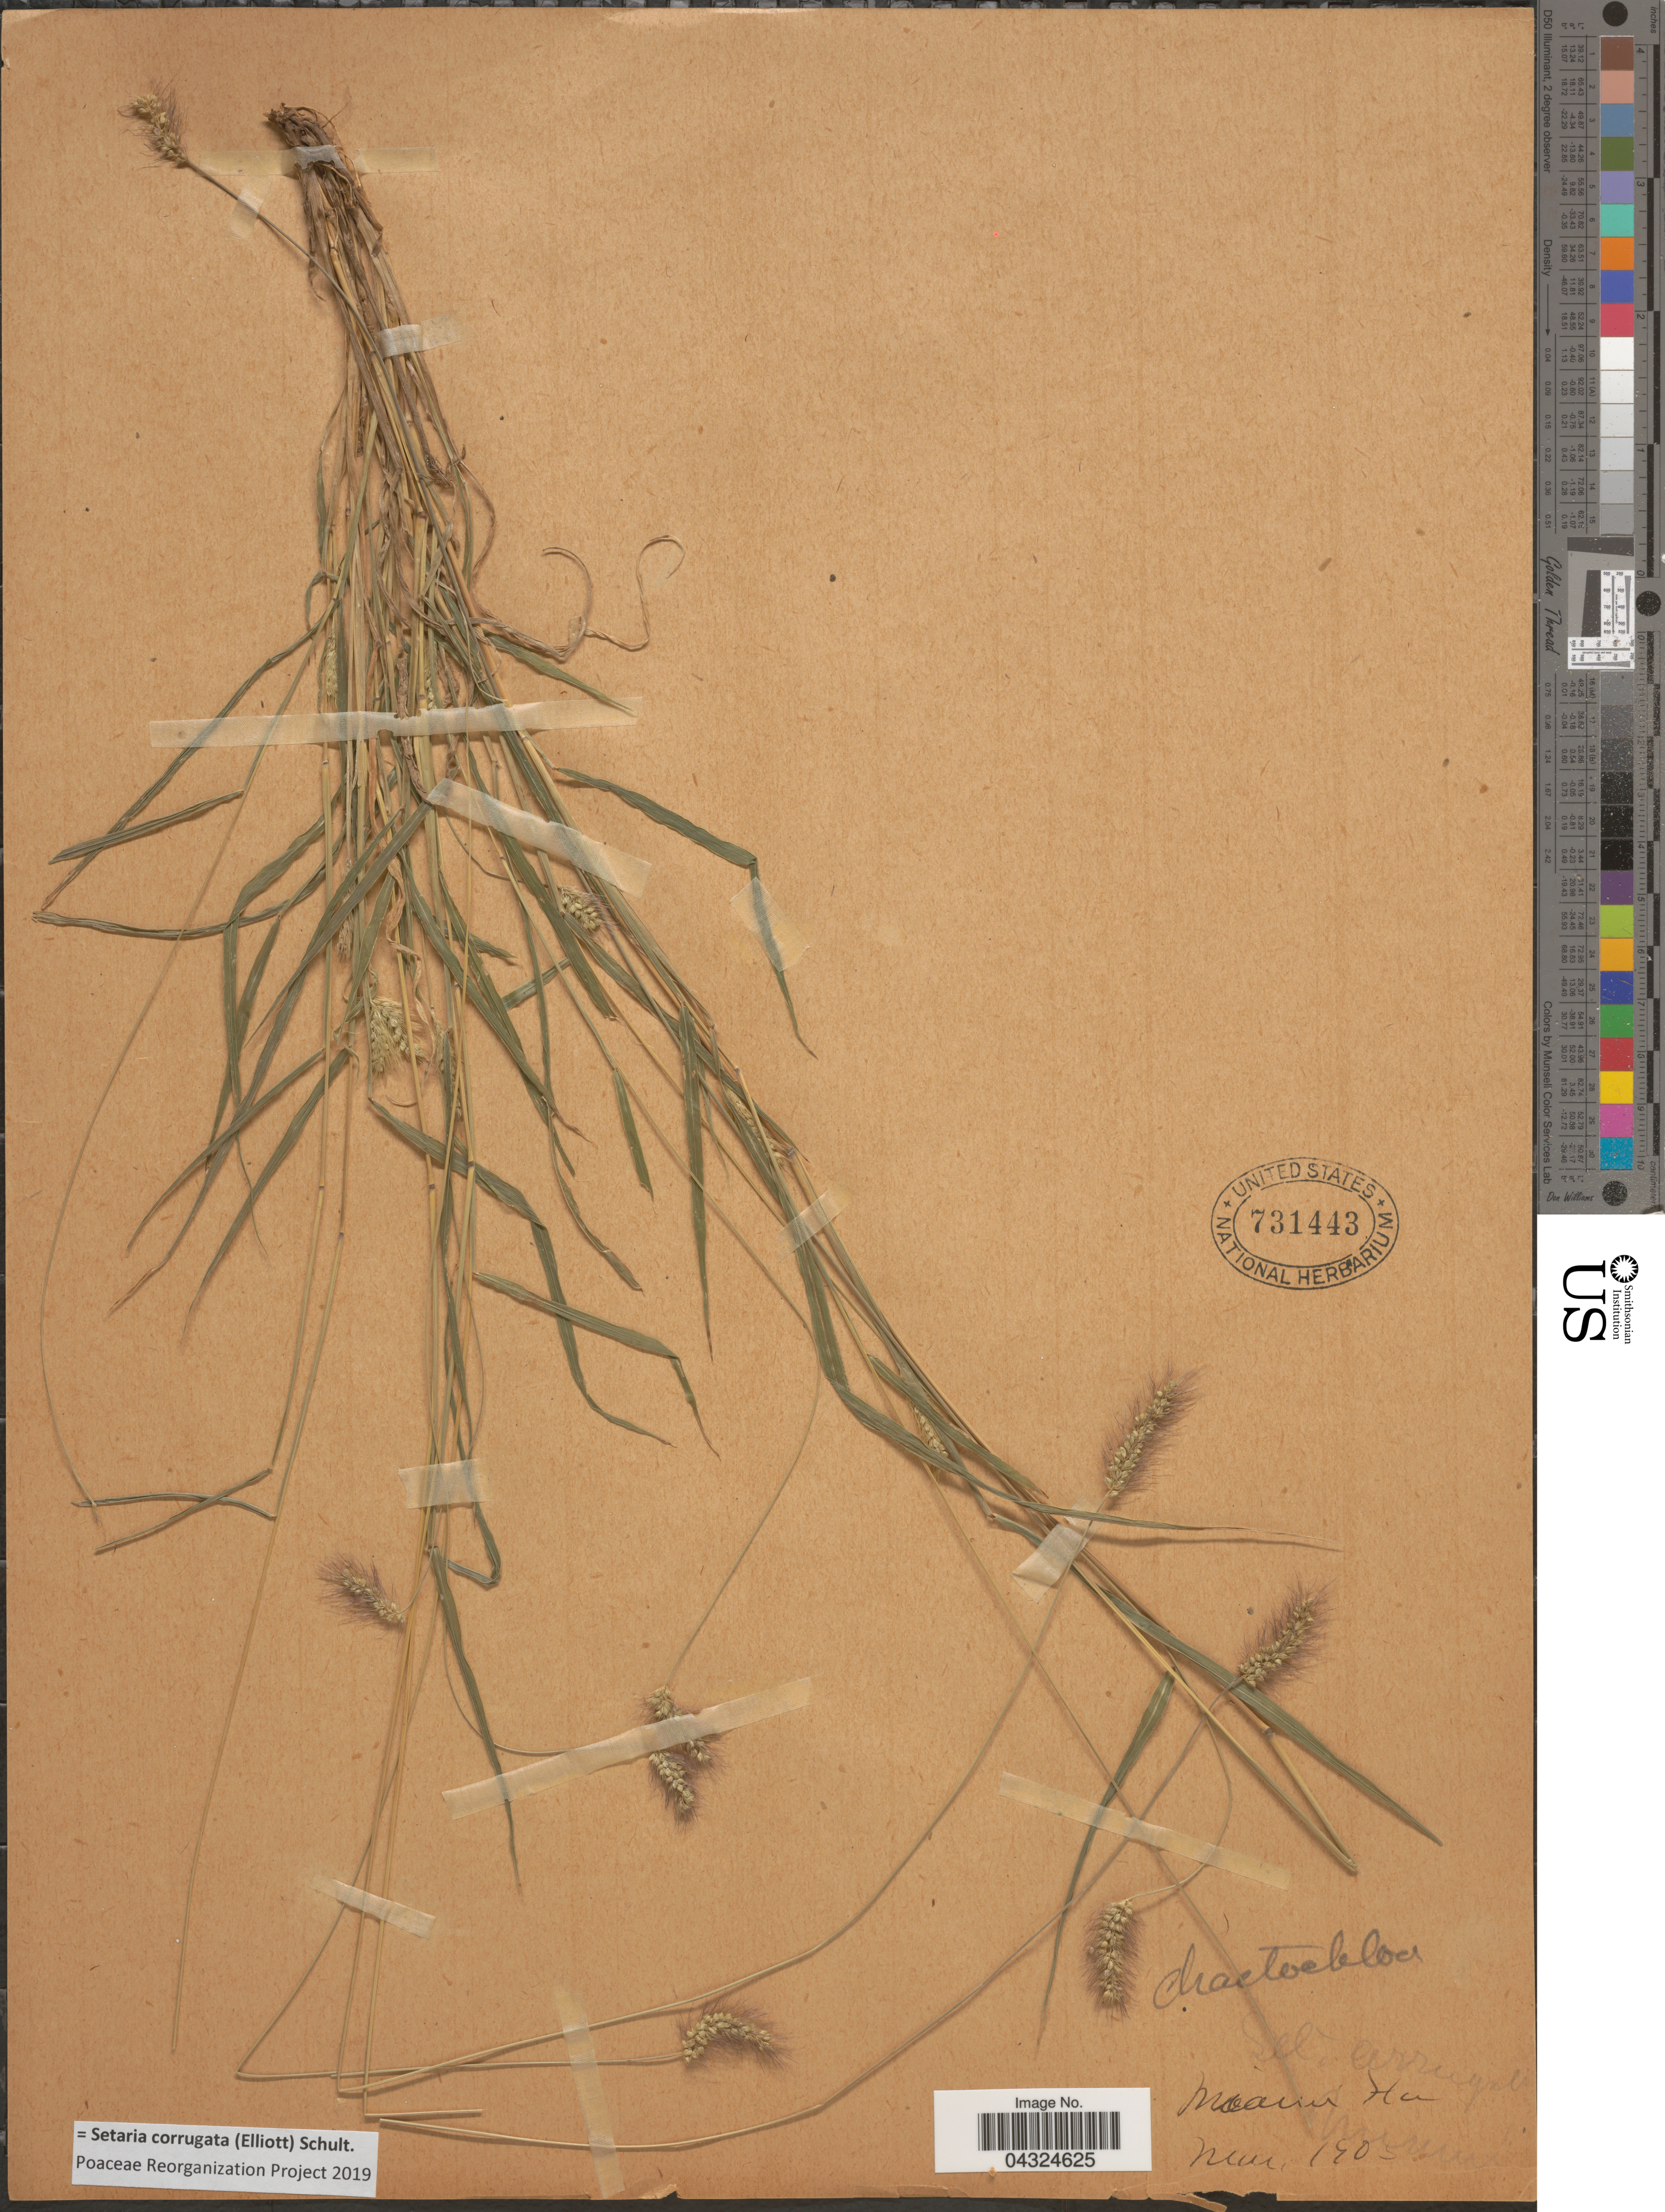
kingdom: Plantae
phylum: Tracheophyta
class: Liliopsida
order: Poales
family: Poaceae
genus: Setaria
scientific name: Setaria corrugata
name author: (Elliott) Schult.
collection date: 1905-05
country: United States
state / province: Florida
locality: Miami.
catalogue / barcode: US 731443